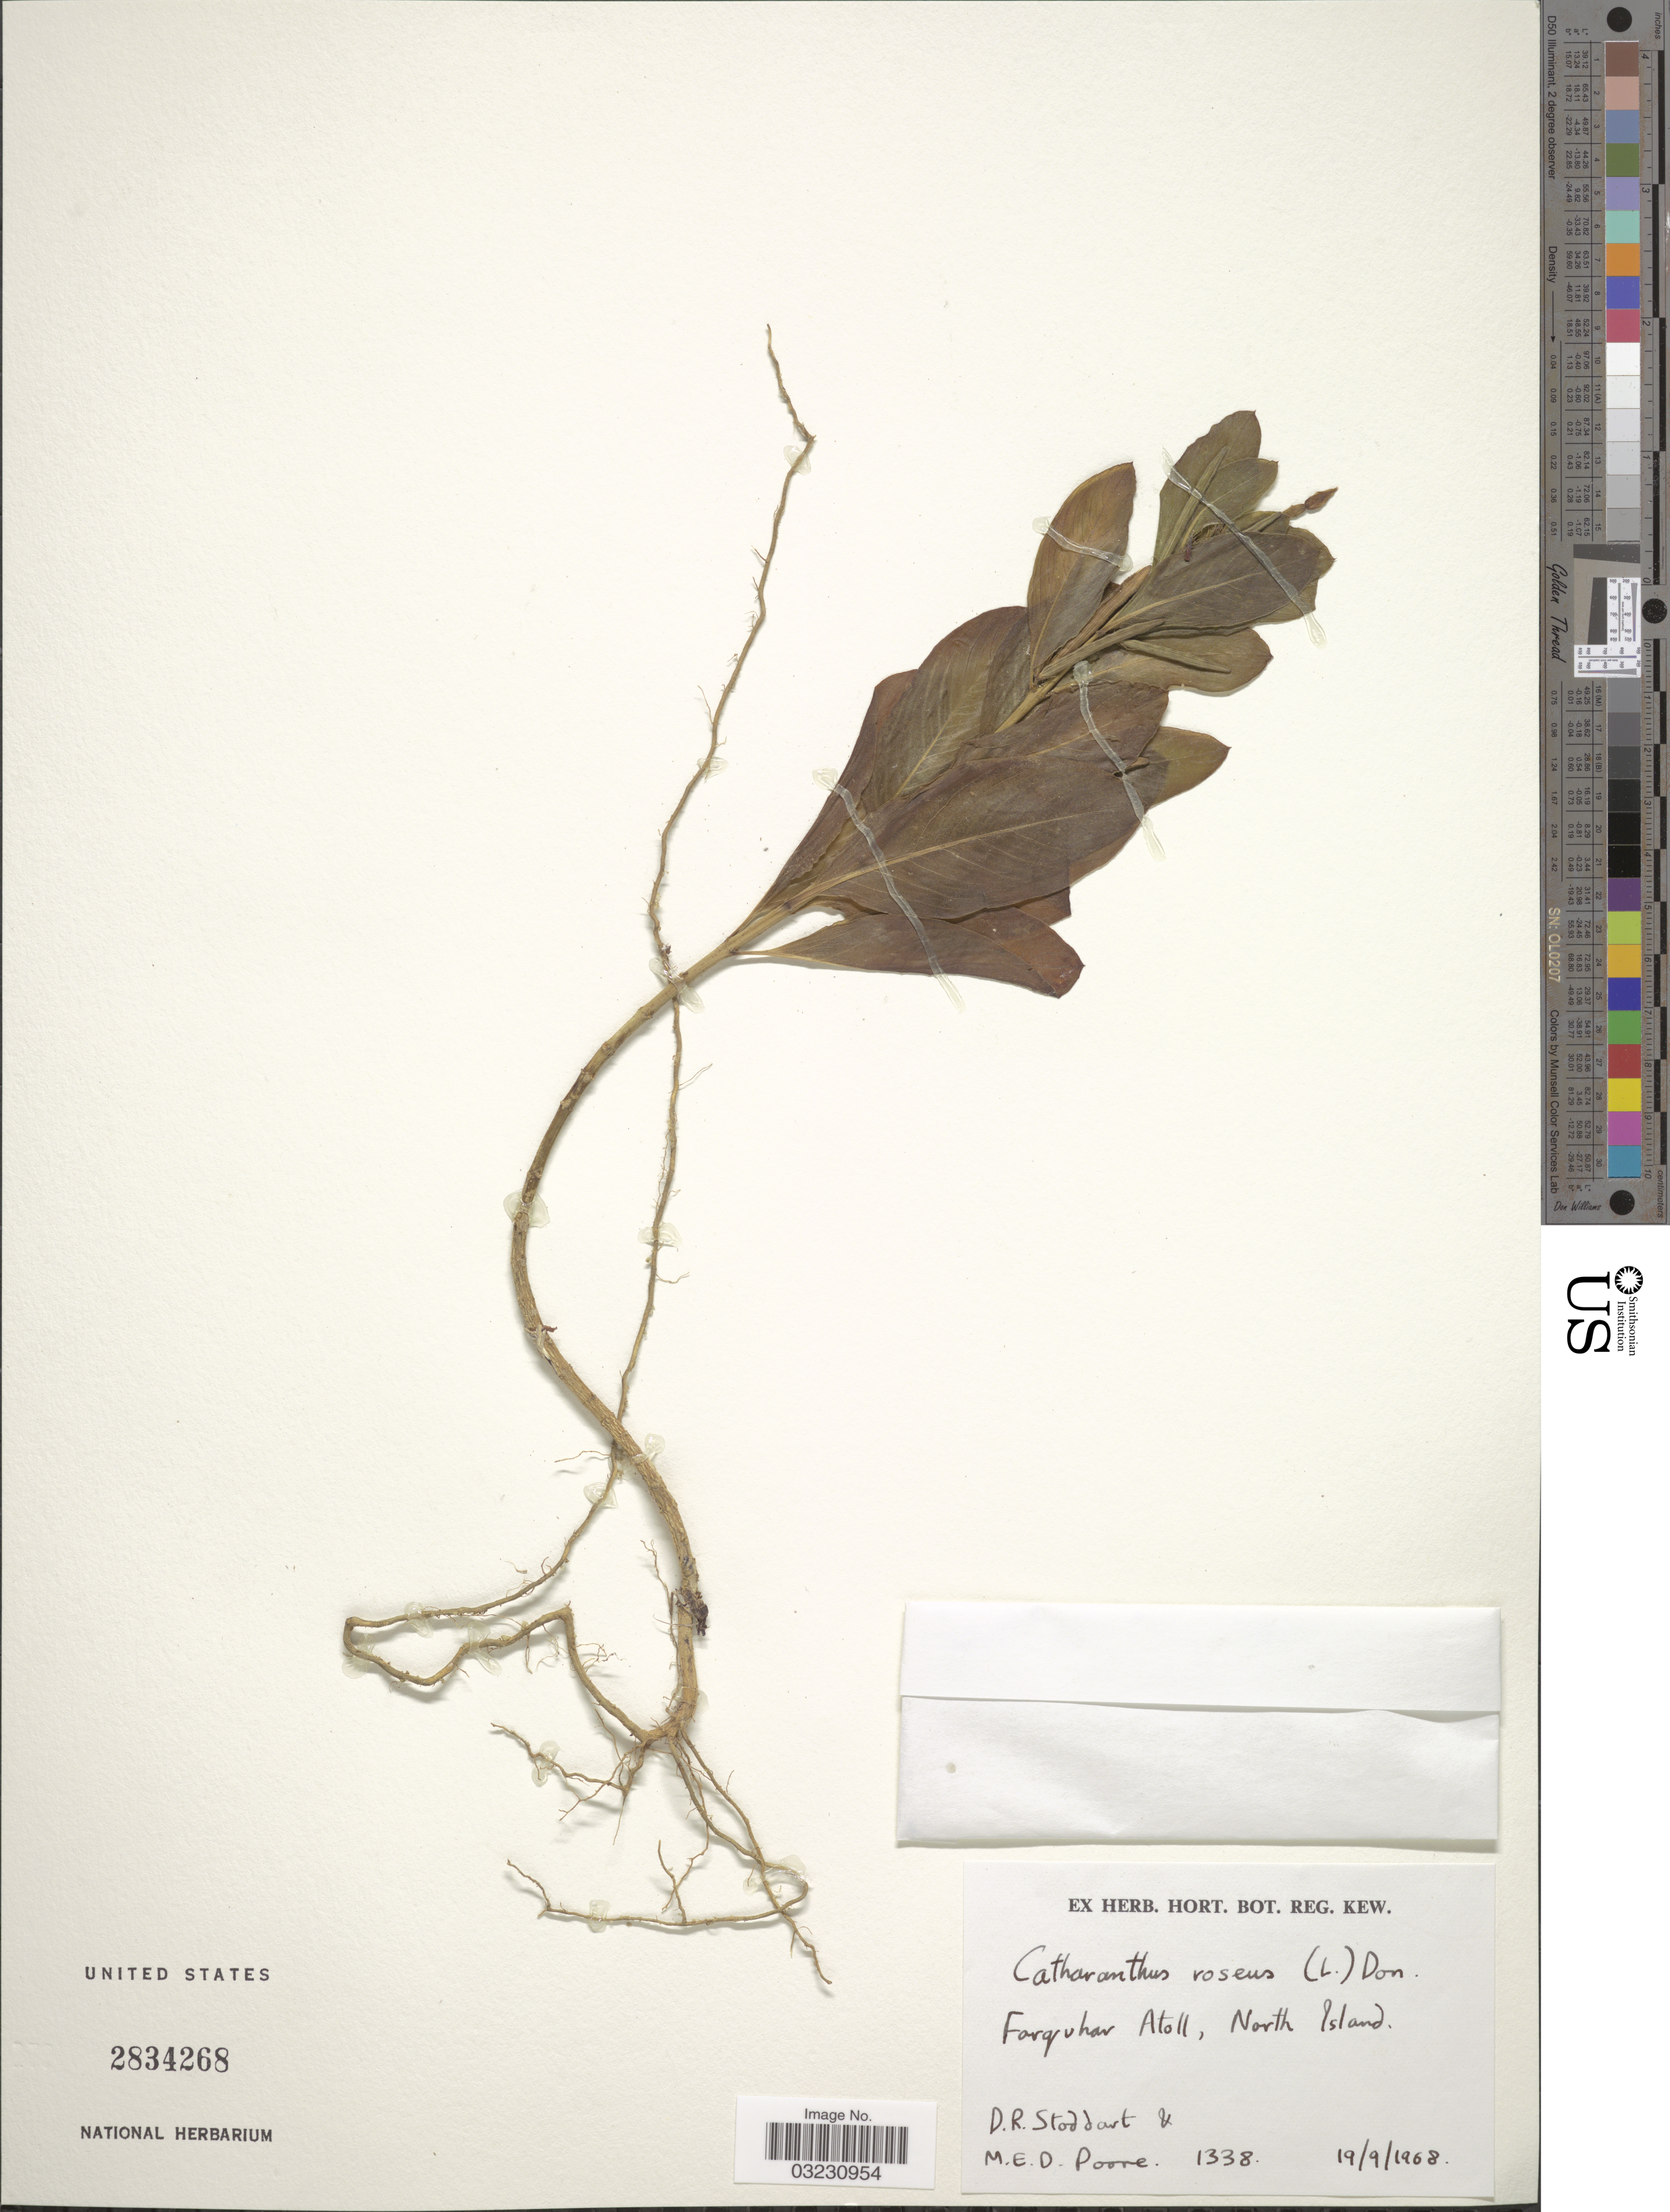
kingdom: Plantae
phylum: Tracheophyta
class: Magnoliopsida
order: Gentianales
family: Apocynaceae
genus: Catharanthus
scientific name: Catharanthus roseus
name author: (L.) G. Don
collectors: D. R. Stoddart & M. E. D. Poore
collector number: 1338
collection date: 1968-09-19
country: Seychelles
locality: Forquhar Atoll, North Island.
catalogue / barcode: US 2834268